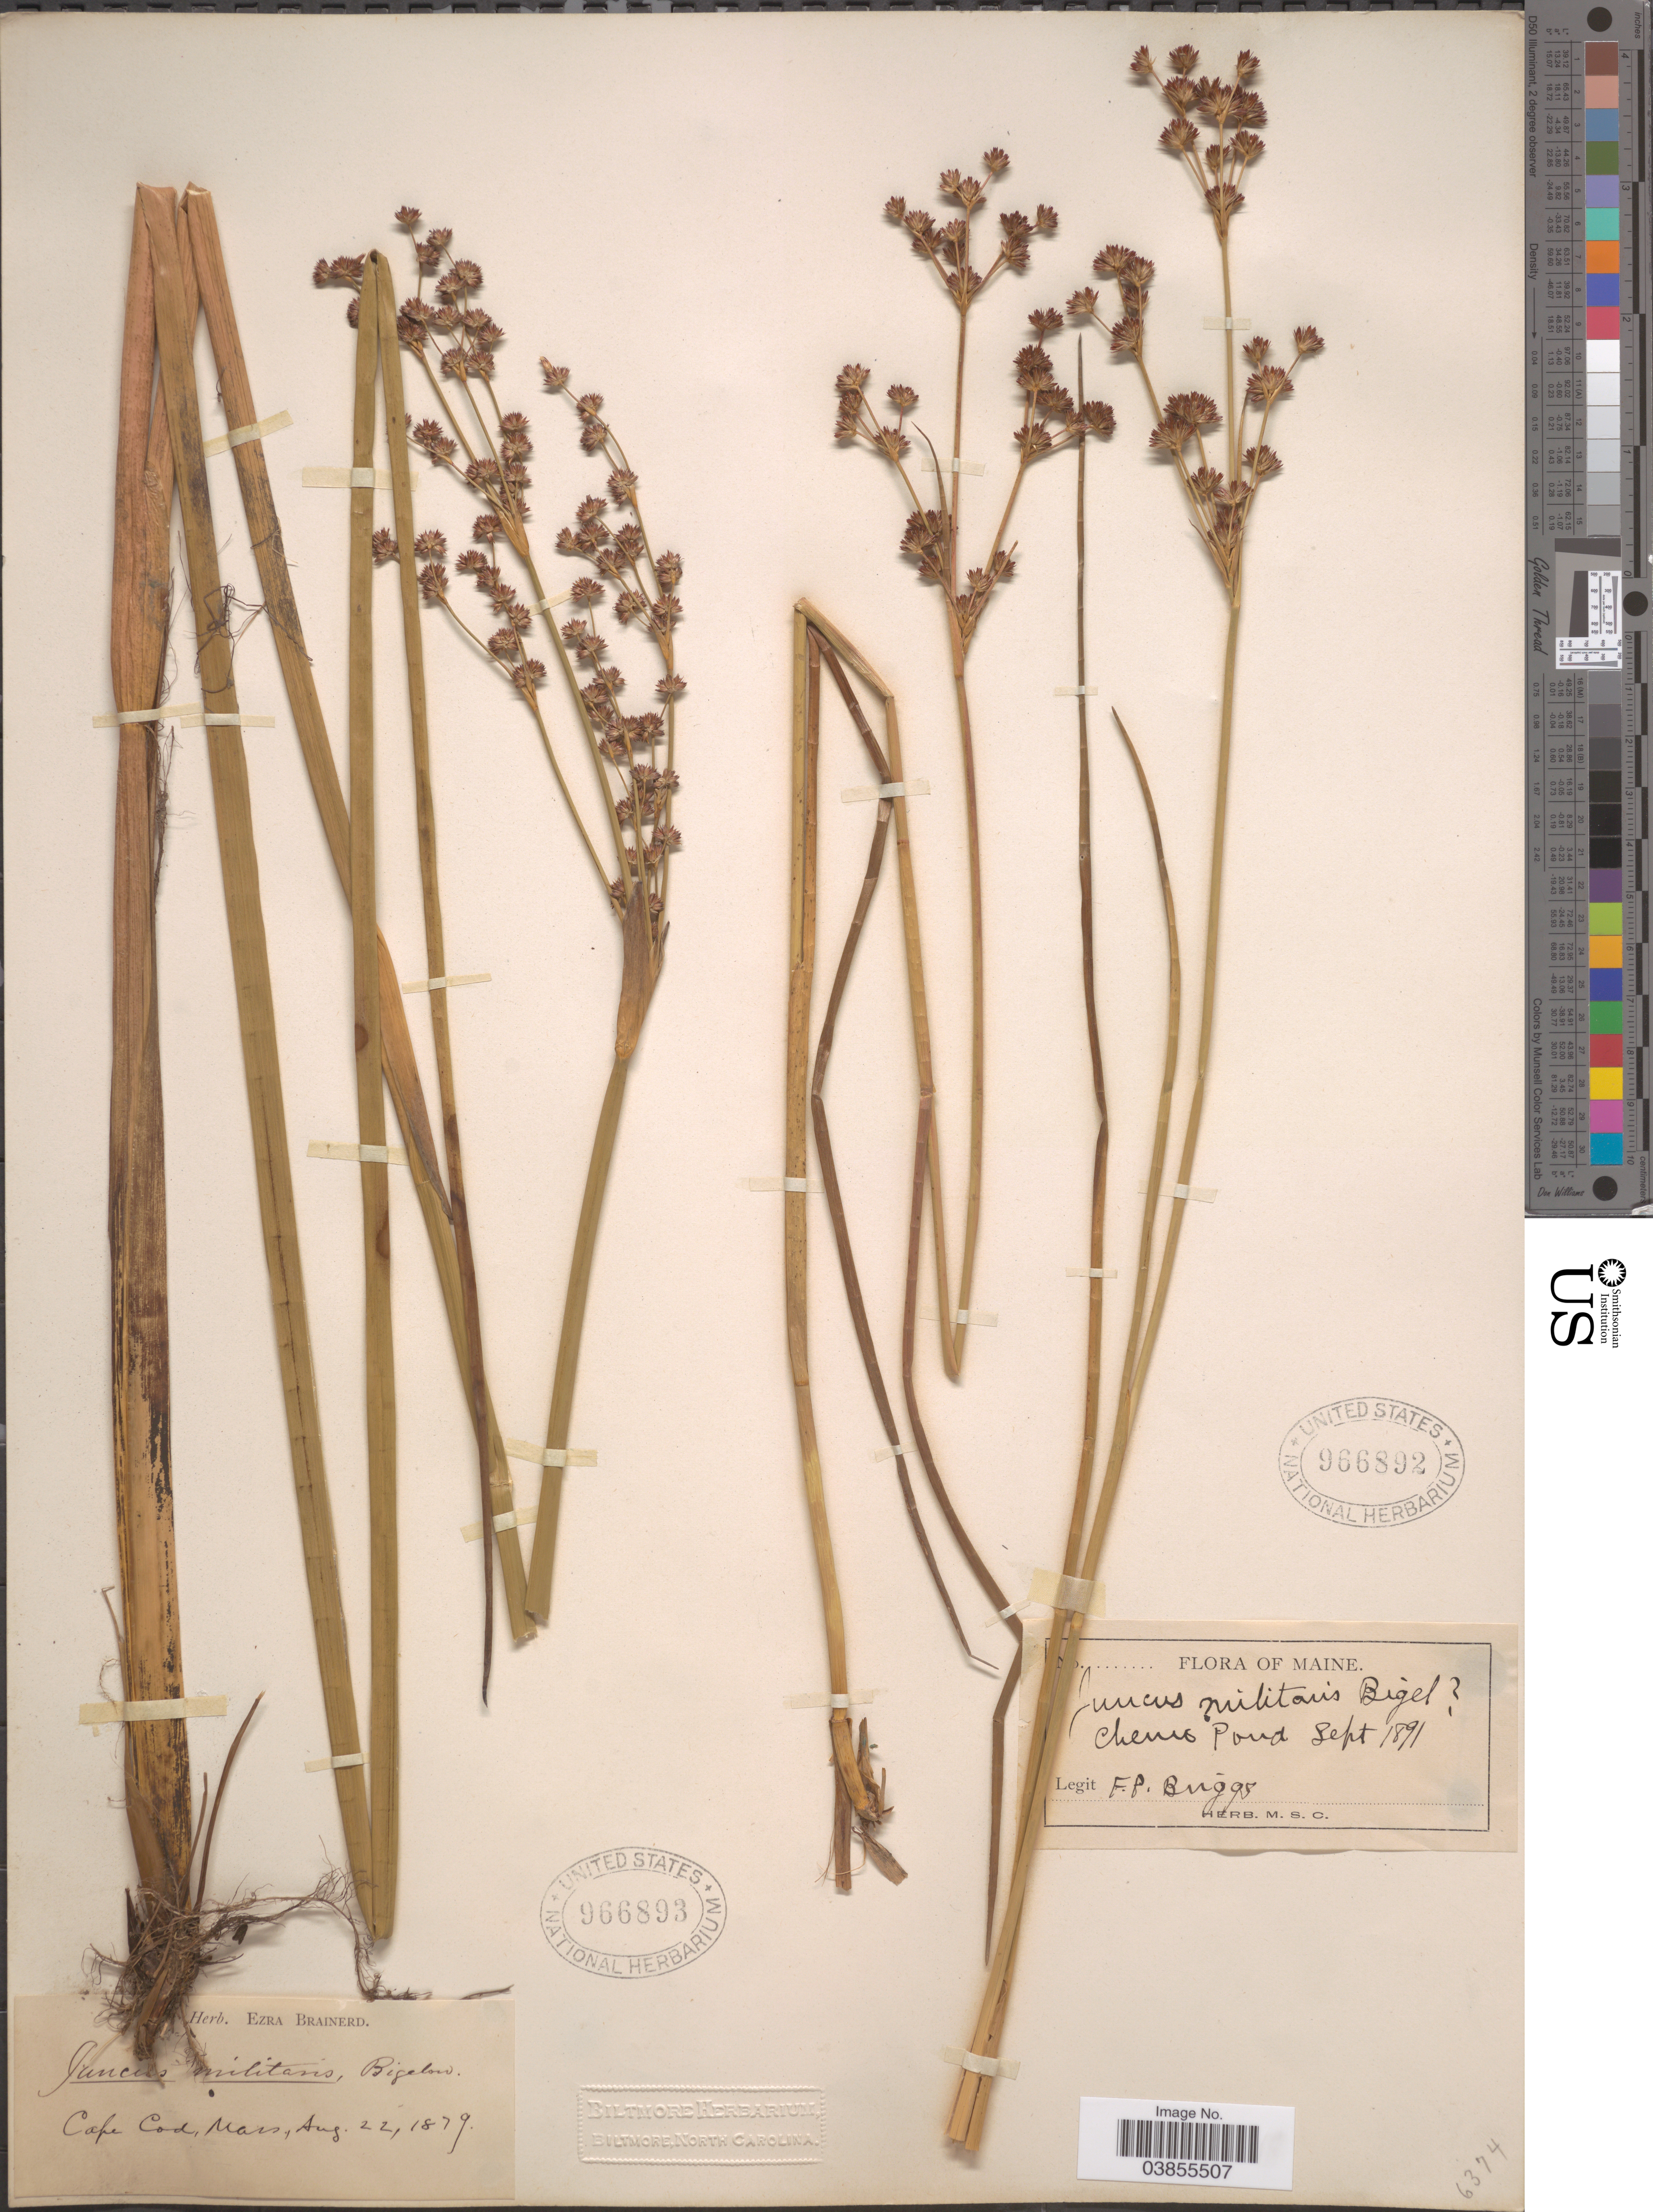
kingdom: Plantae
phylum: Tracheophyta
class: Liliopsida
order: Poales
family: Juncaceae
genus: Juncus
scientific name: Juncus militaris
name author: Bigelow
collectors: F. Briggs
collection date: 1891-09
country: United States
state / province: Maine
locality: Chemo Pond.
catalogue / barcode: US 966892-2